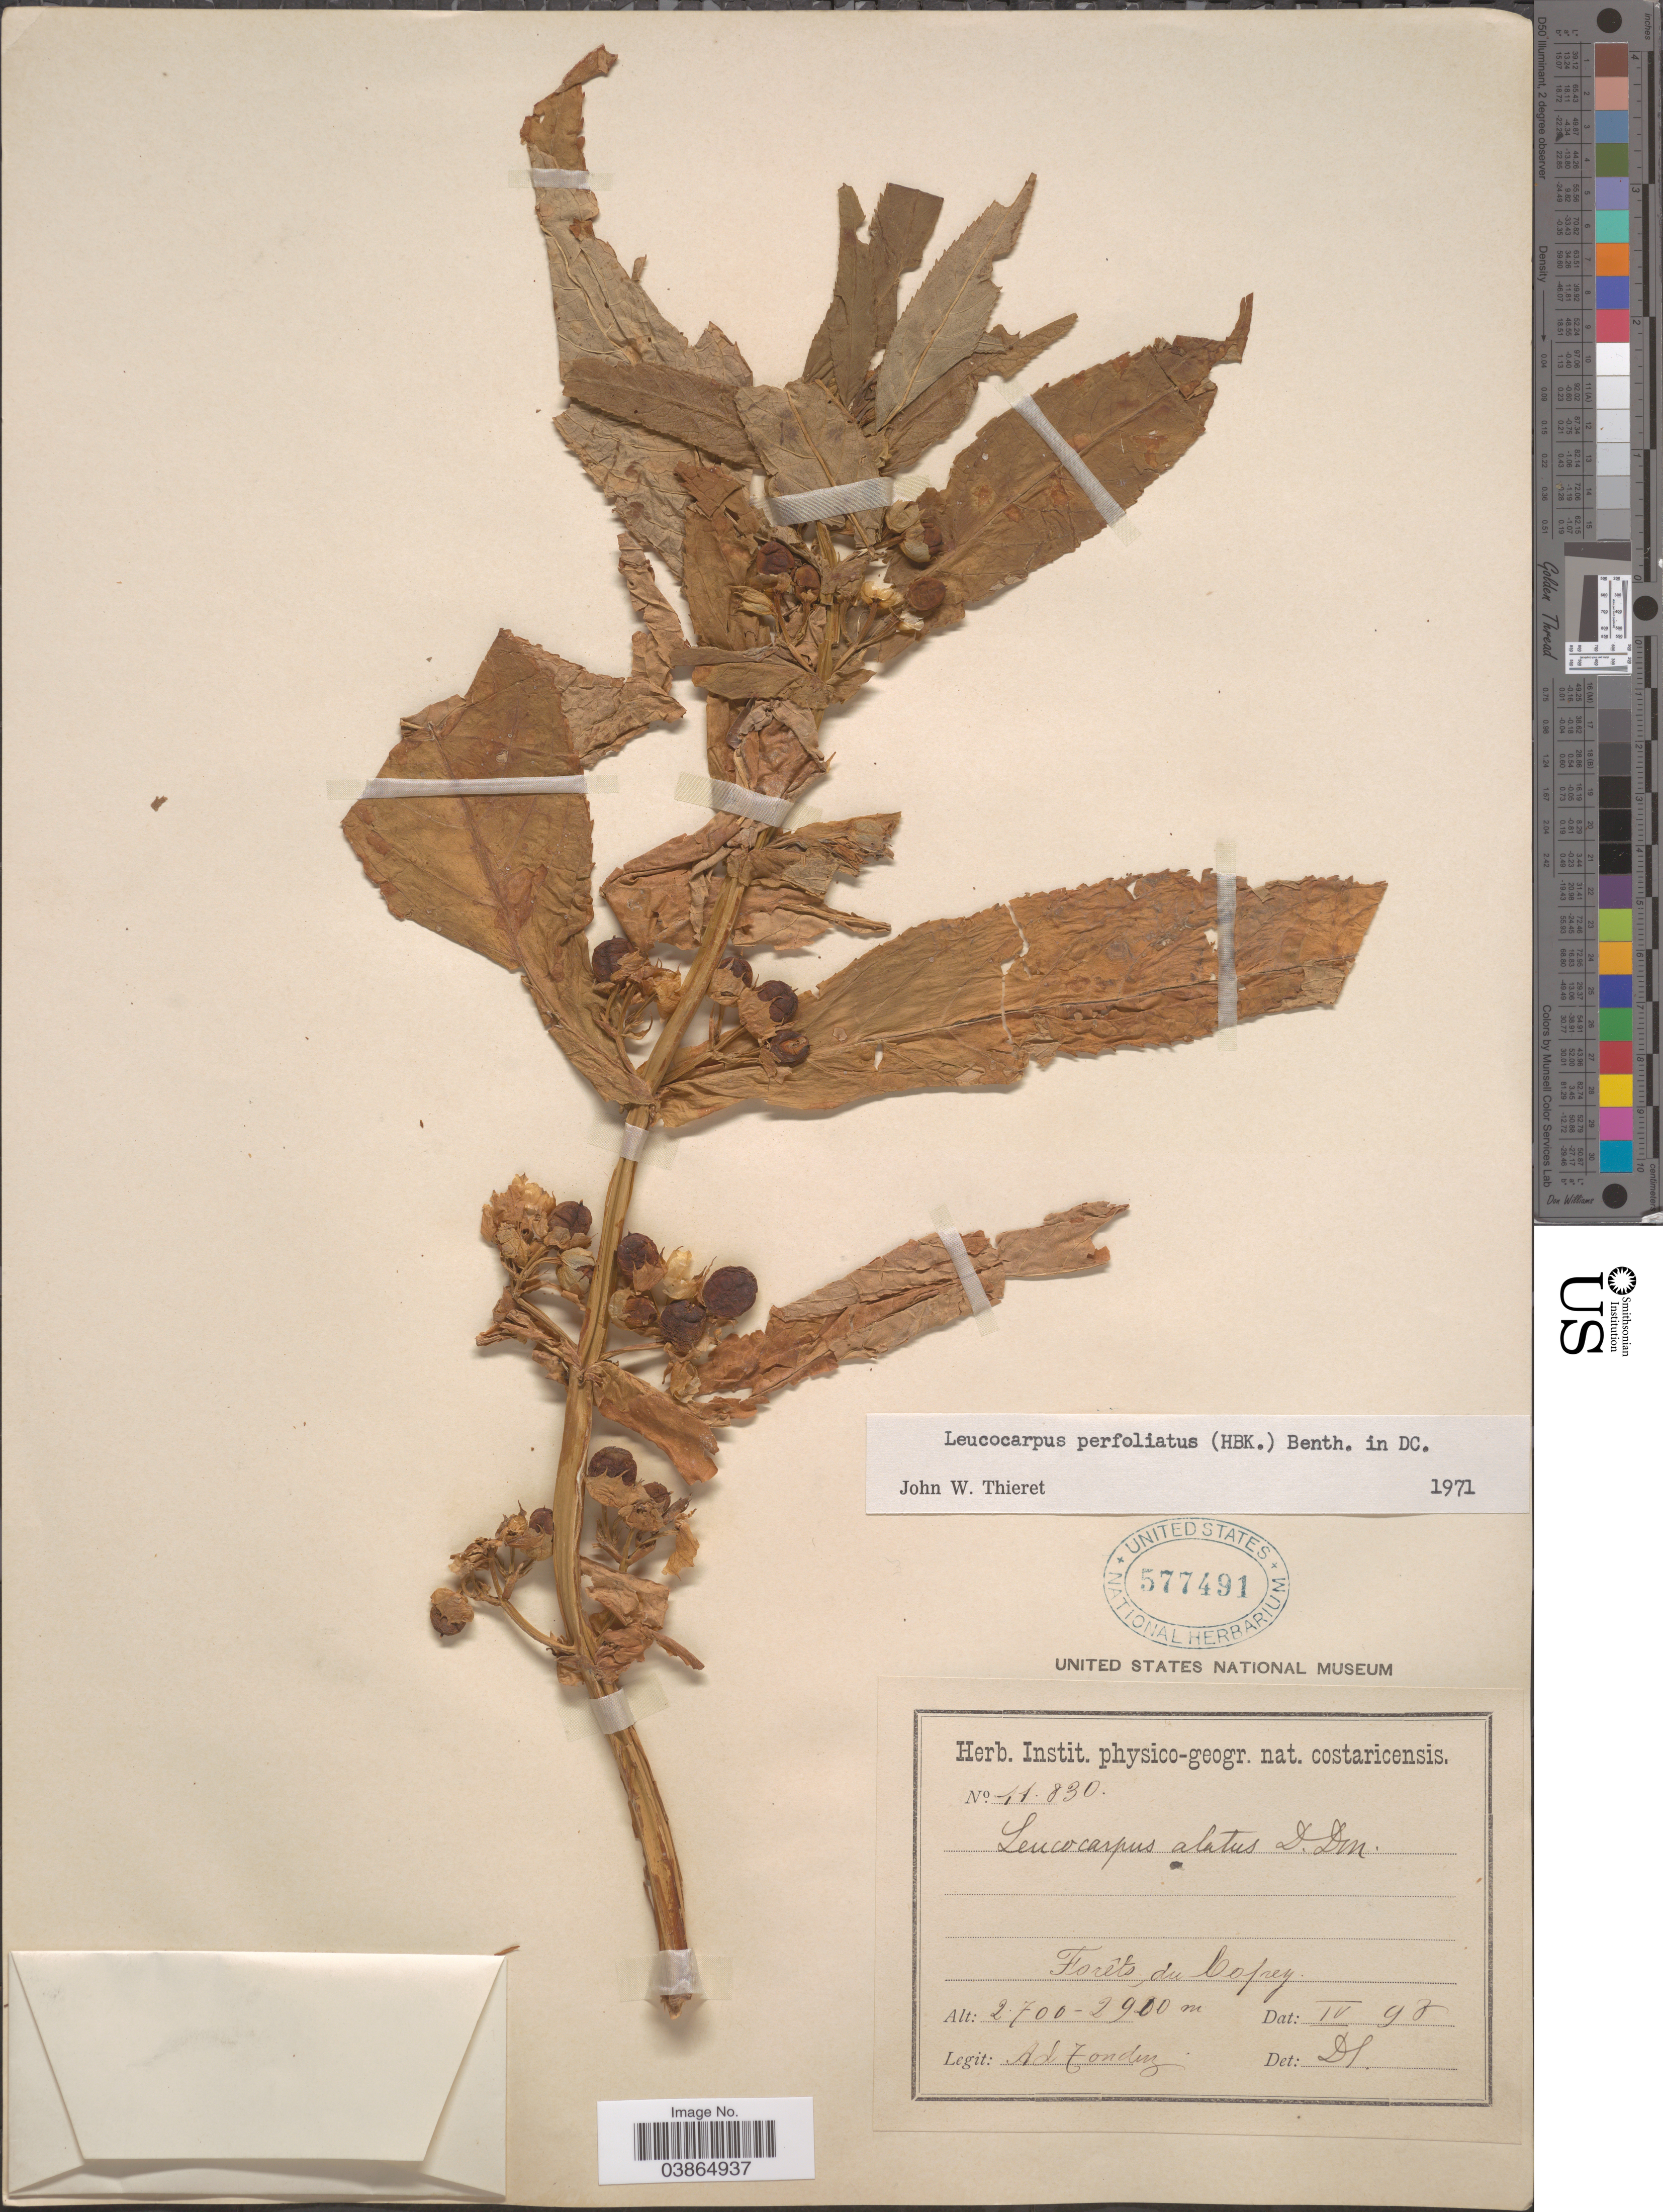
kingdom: Plantae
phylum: Tracheophyta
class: Magnoliopsida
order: Lamiales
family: Phrymaceae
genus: Leucocarpus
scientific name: Leucocarpus perfoliatus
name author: (Kunth) Benth.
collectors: A. Tonduz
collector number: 11830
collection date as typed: Transcribed d/m/y: /4/98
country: Costa Rica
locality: Forêts du Copey.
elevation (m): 2700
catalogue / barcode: US 577491